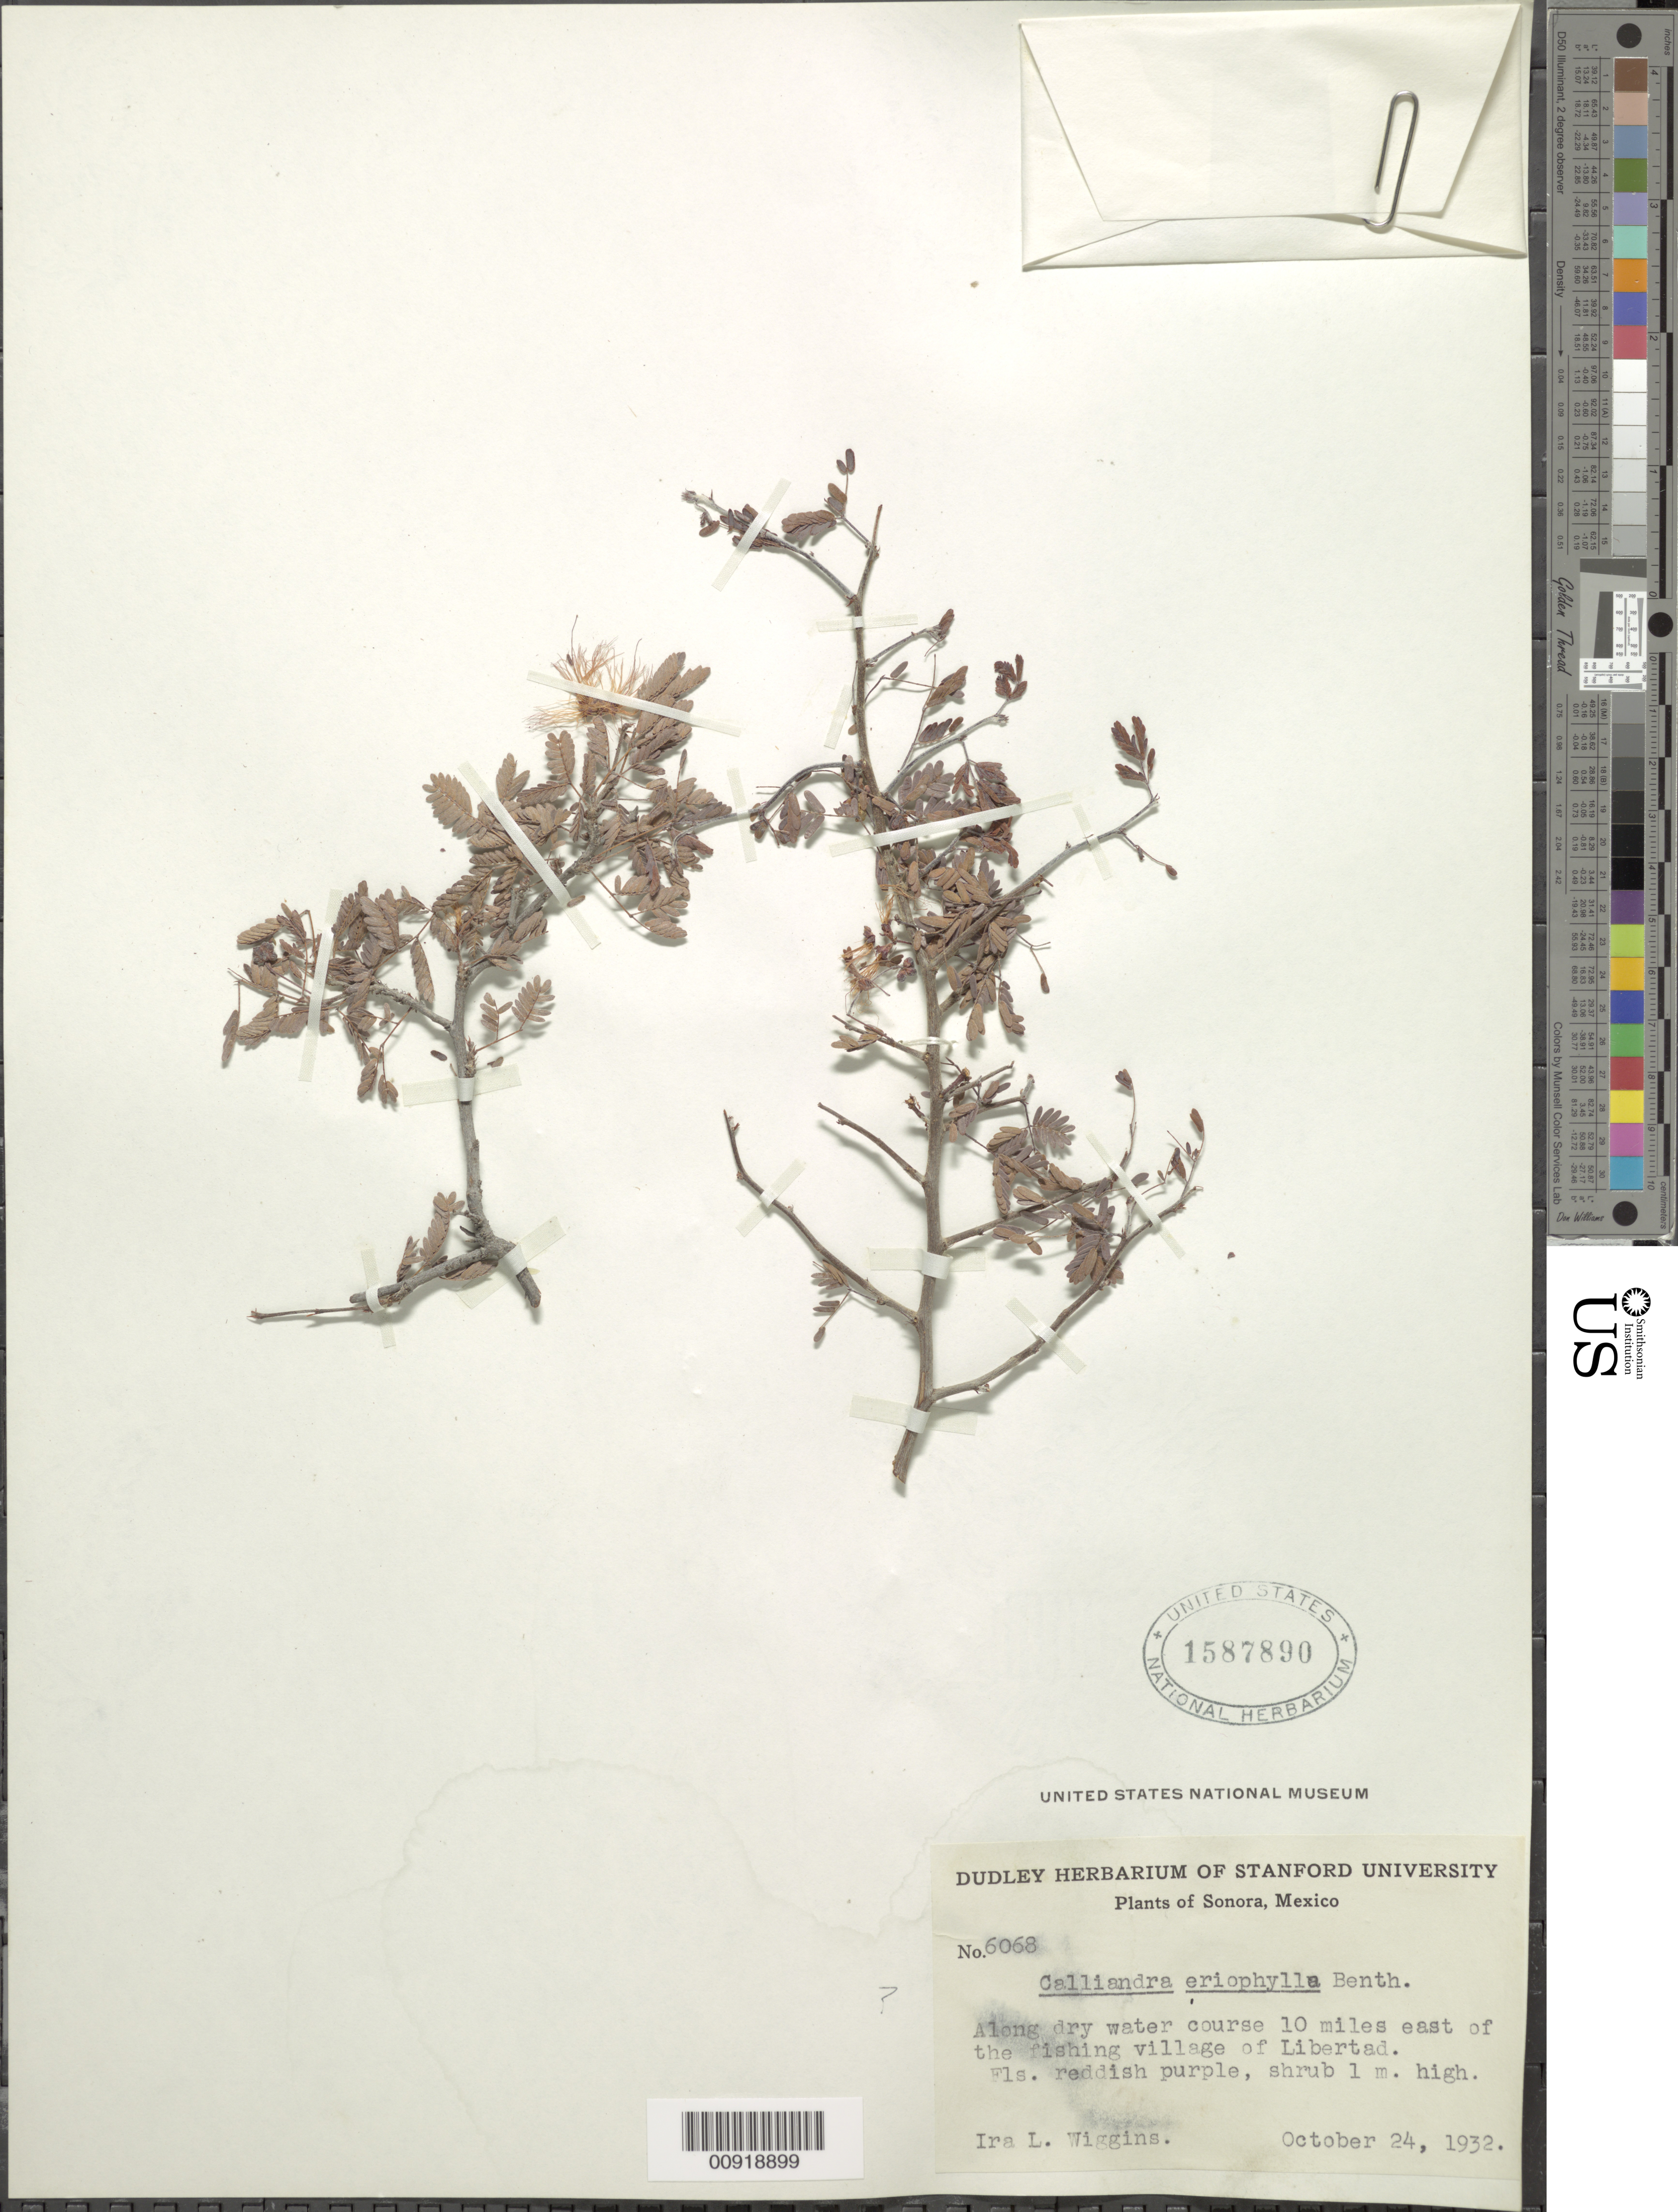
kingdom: Plantae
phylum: Tracheophyta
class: Magnoliopsida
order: Fabales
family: Fabaceae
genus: Calliandra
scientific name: Calliandra eriophylla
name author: Benth.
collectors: I. L. Wiggins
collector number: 6068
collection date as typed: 24 Oct 1932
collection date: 1932-10-24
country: Mexico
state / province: Sonora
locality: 10 miles east of the fishing village of Libertad.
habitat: Along dry water course.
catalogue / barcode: US 1587890